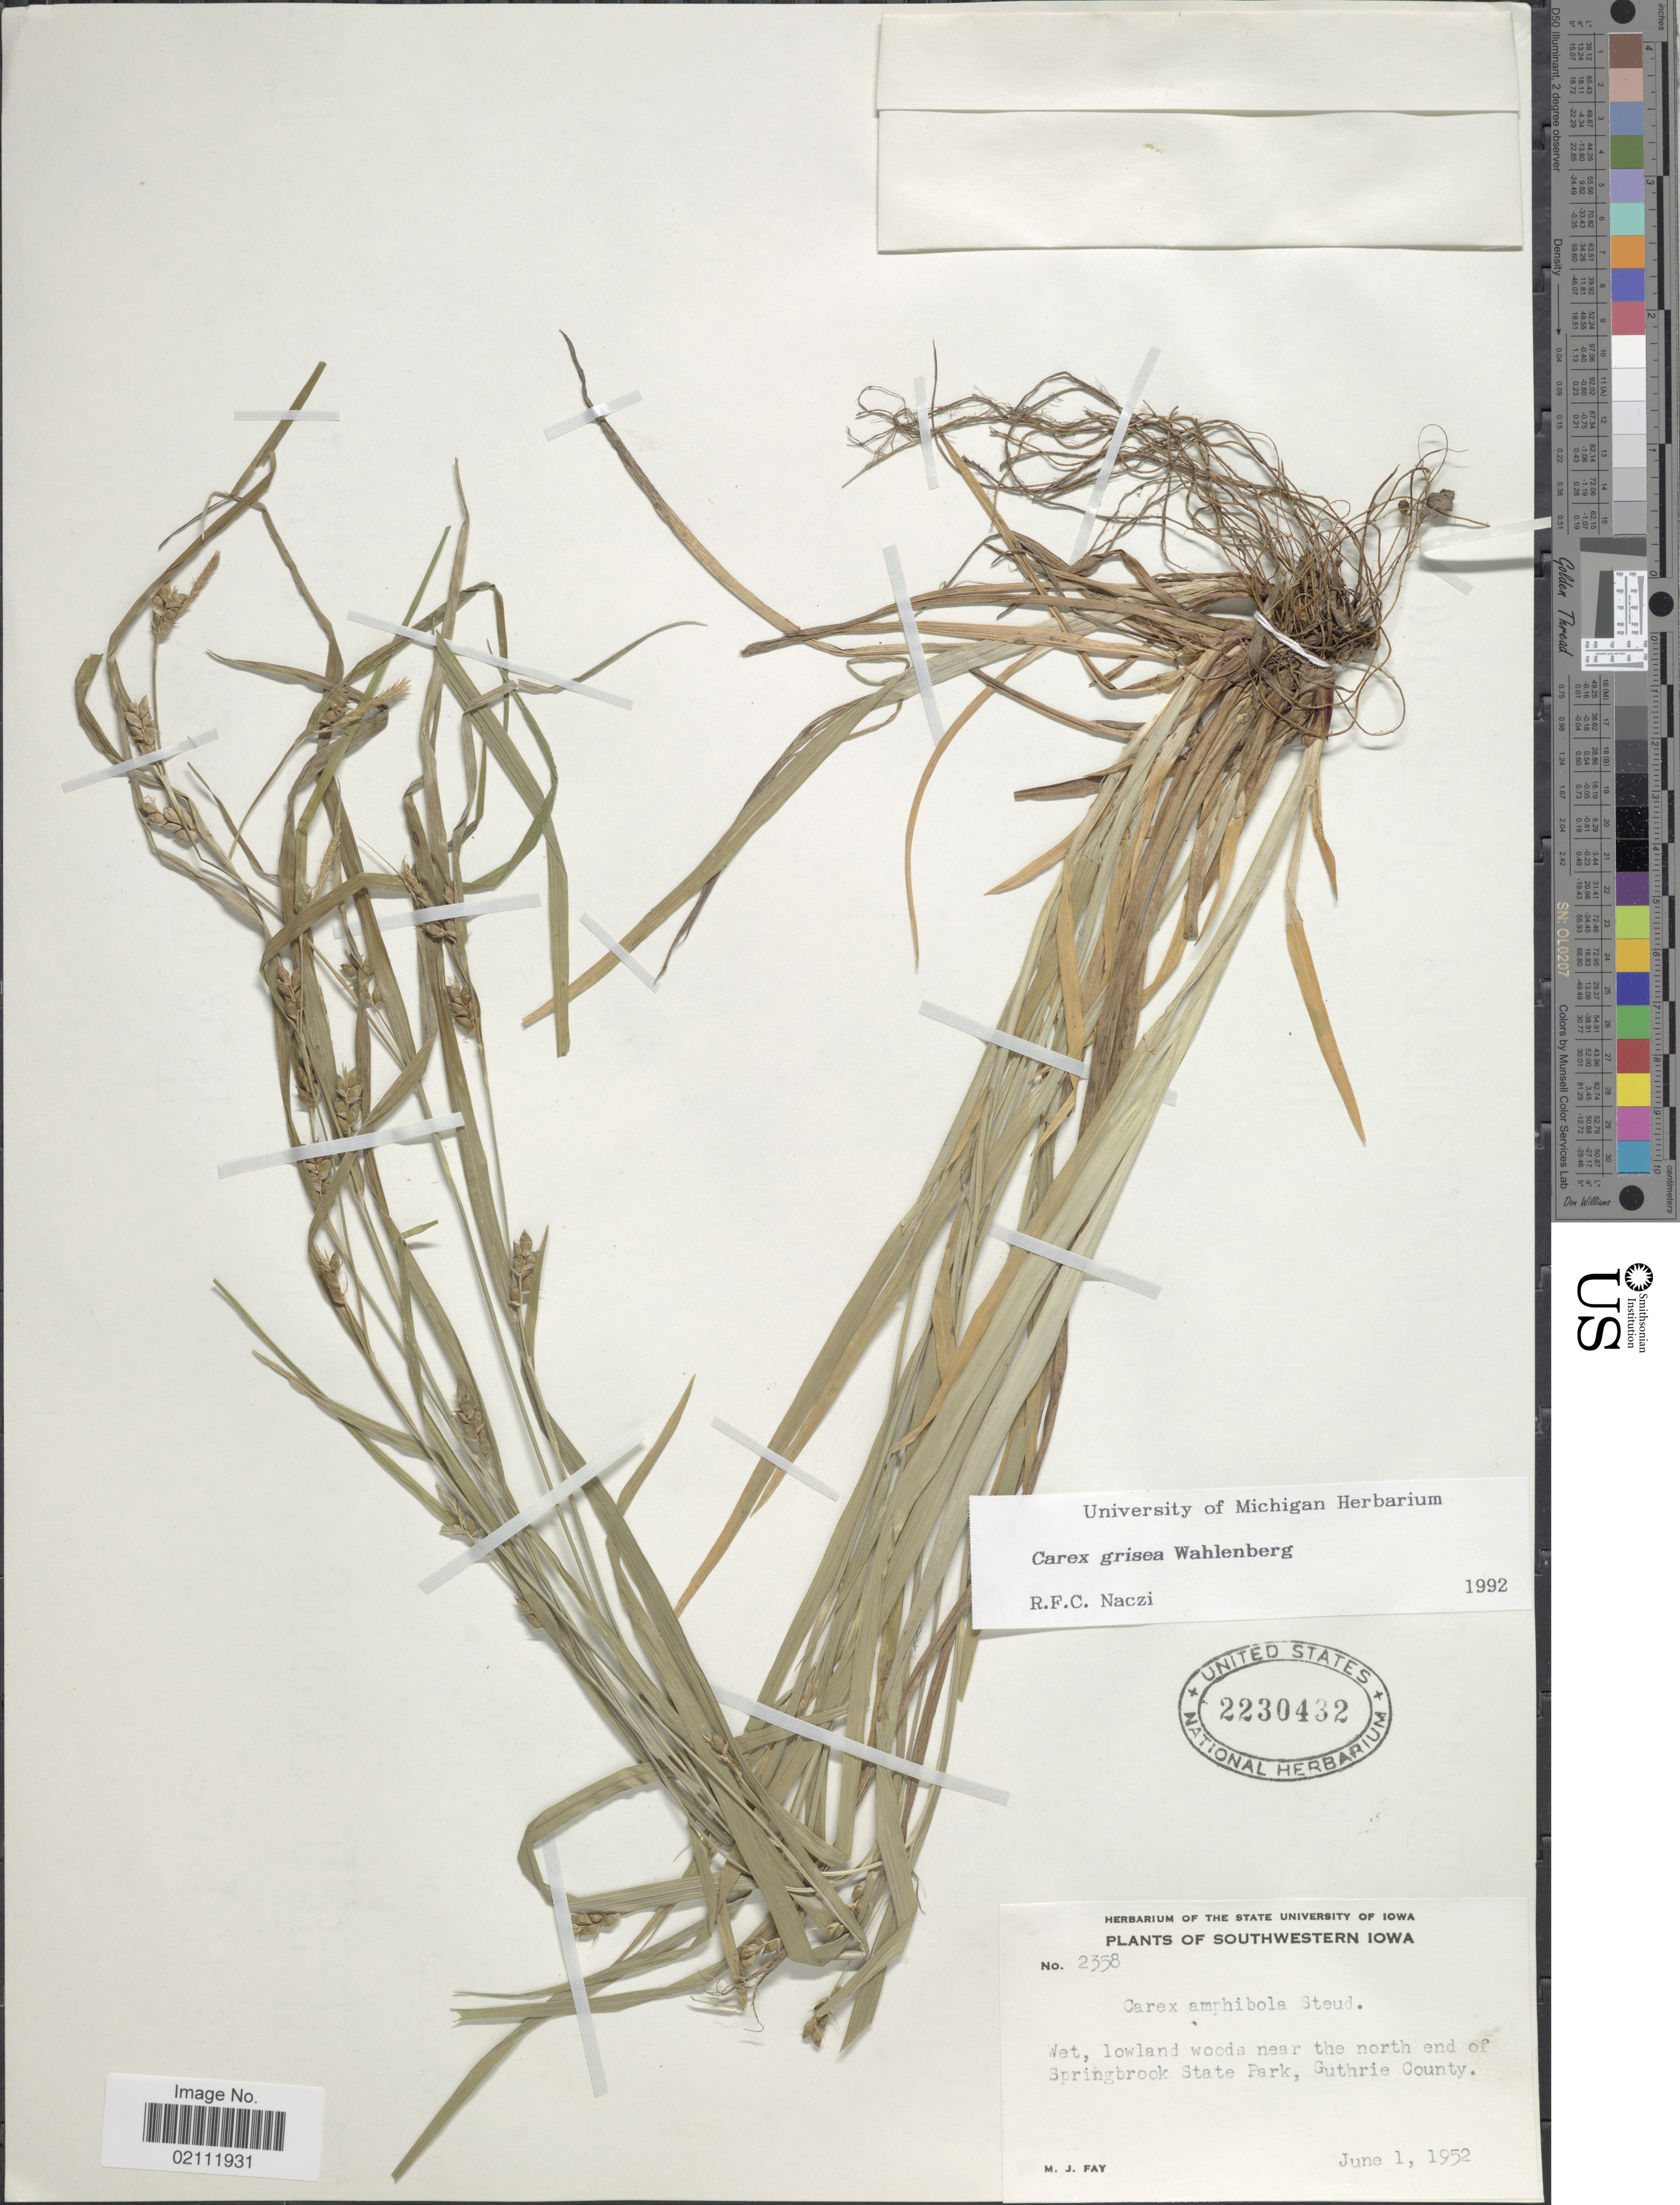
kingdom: Plantae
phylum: Tracheophyta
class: Liliopsida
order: Poales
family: Cyperaceae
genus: Carex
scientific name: Carex grisea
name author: Wahlenb.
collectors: M. Fay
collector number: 2358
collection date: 1952-06-01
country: United States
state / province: Iowa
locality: Southwestern Iowa. Wet, lowland woods near the north end of Springbrook State Park, Guthrie County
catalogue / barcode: US 2230432